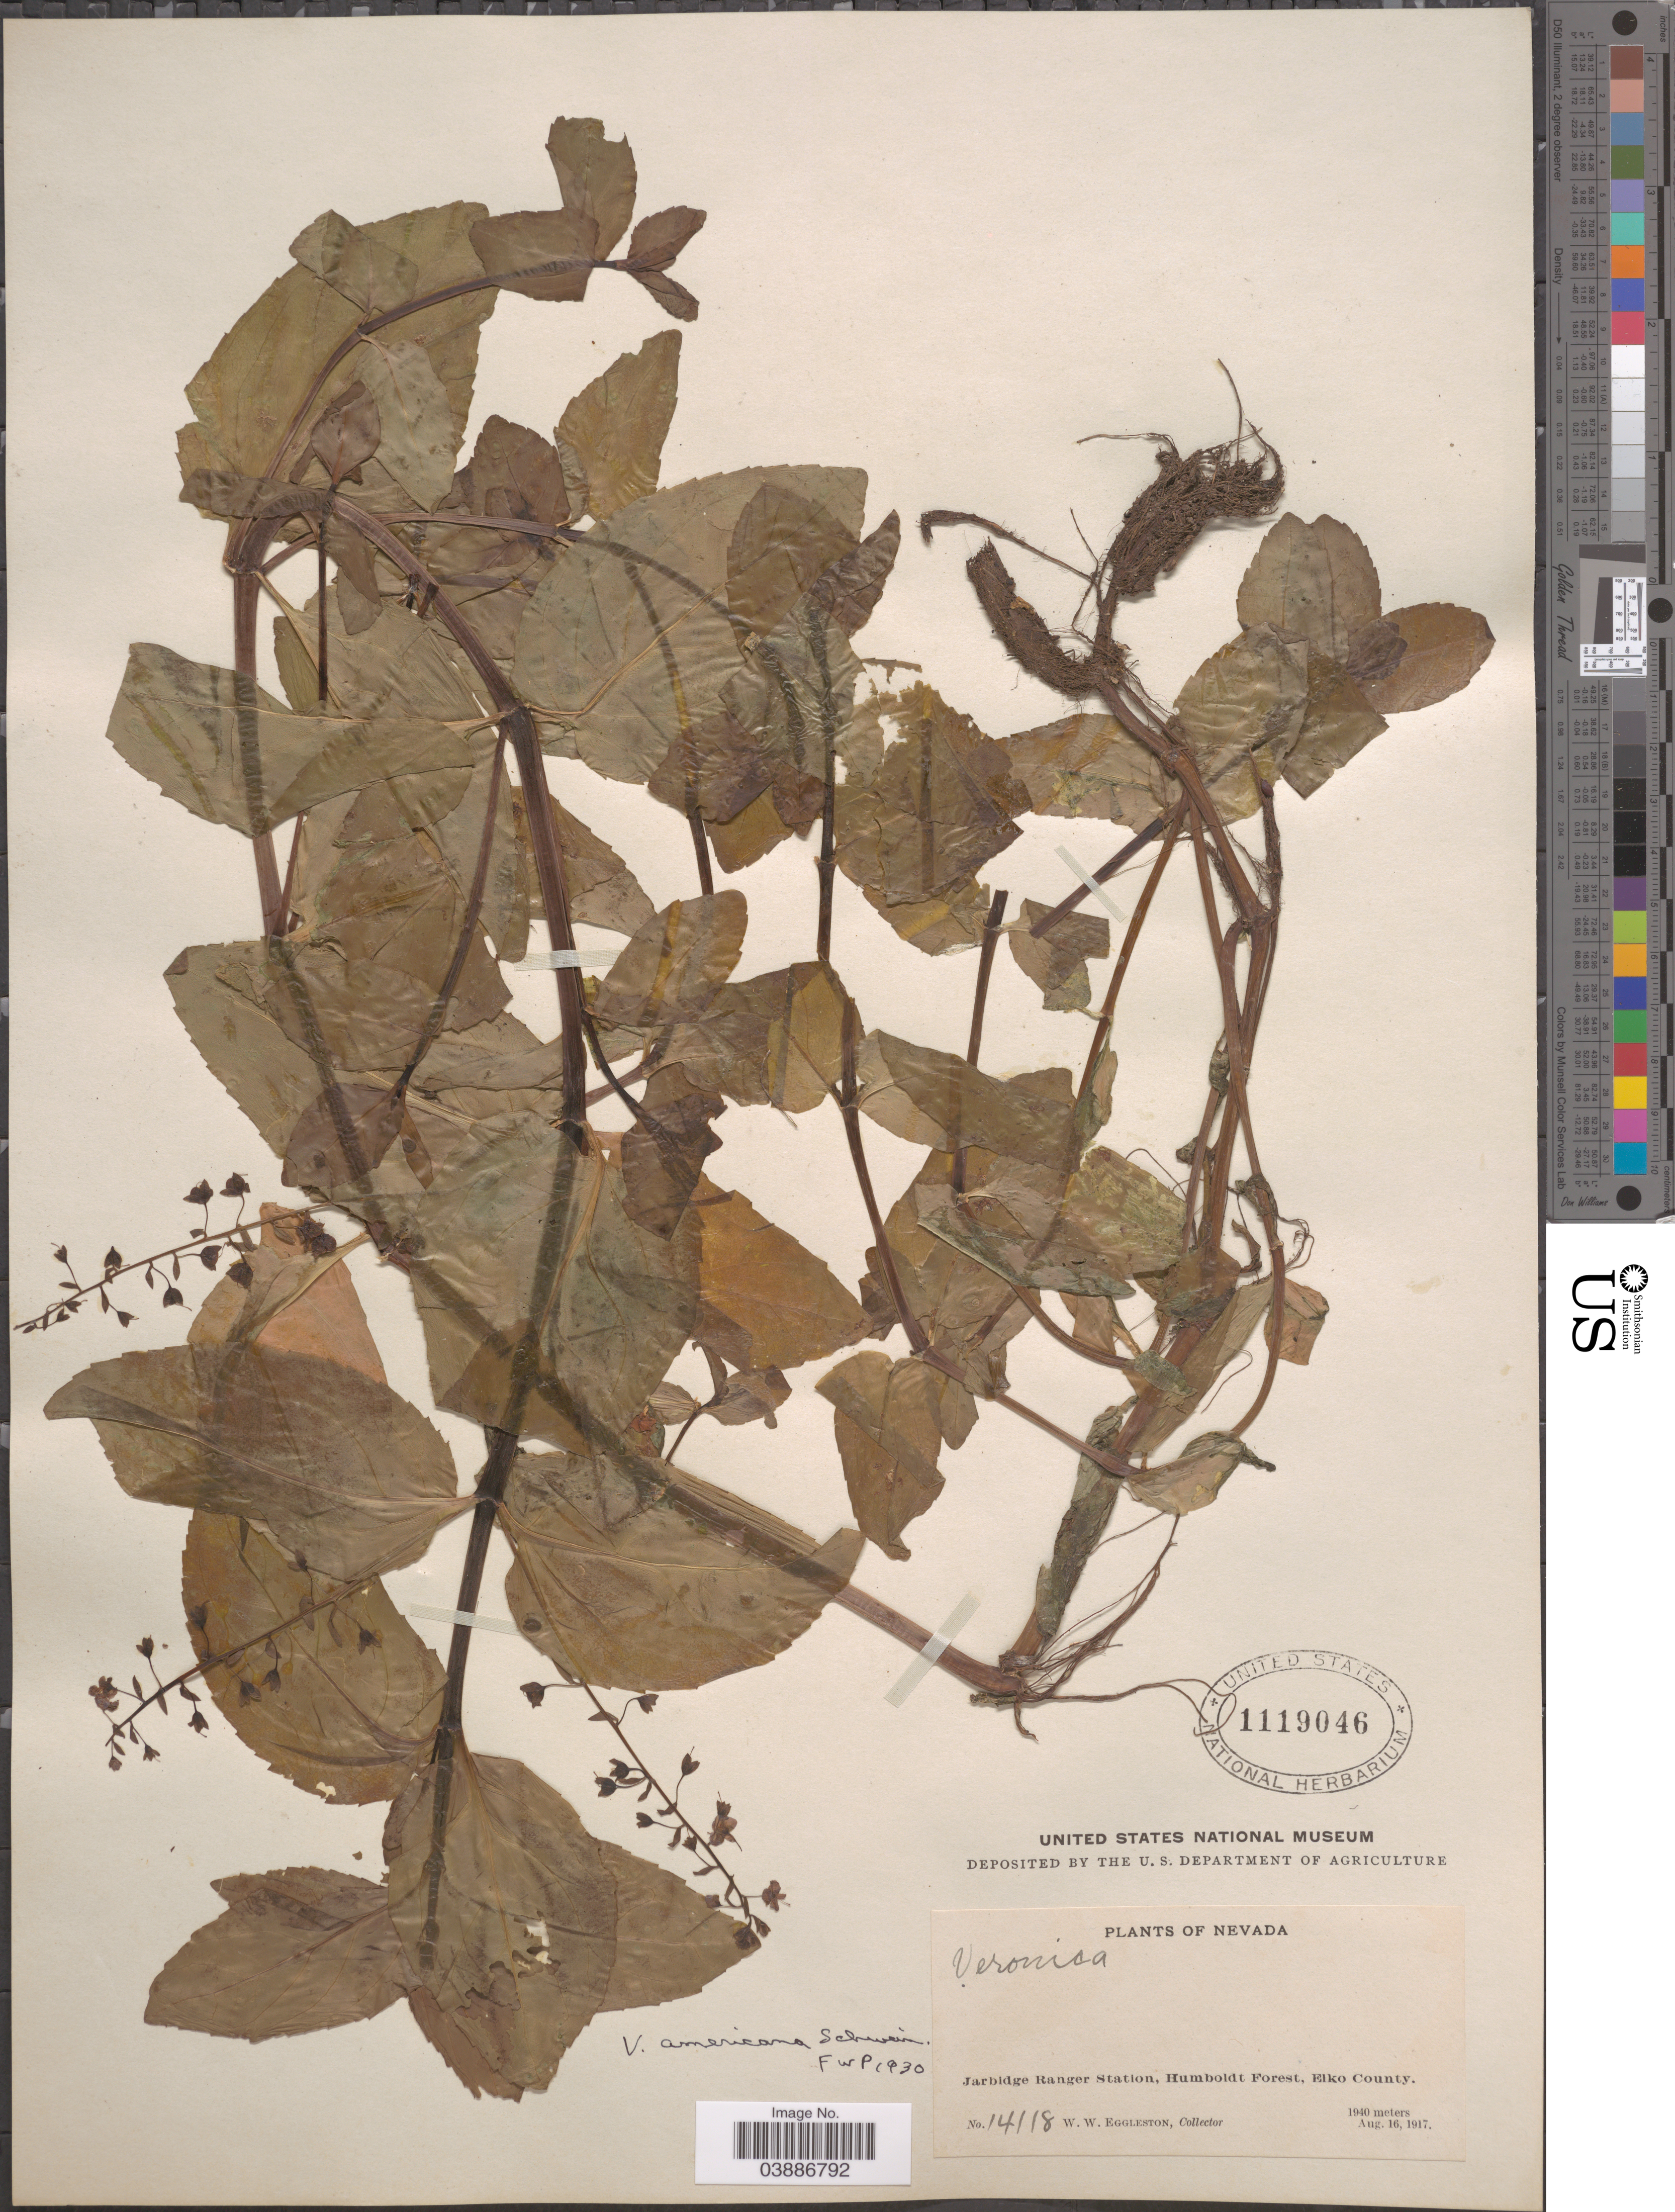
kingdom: Plantae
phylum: Tracheophyta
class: Magnoliopsida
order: Lamiales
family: Plantaginaceae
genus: Veronica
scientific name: Veronica americana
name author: Schwein. ex Benth.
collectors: W. W. Eggleston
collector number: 14118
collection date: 1917-08-16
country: United States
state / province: Nevada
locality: Jarbridge Ranger Station, Humboldt Forest, Elko County.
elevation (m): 1940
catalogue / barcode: US 1119046